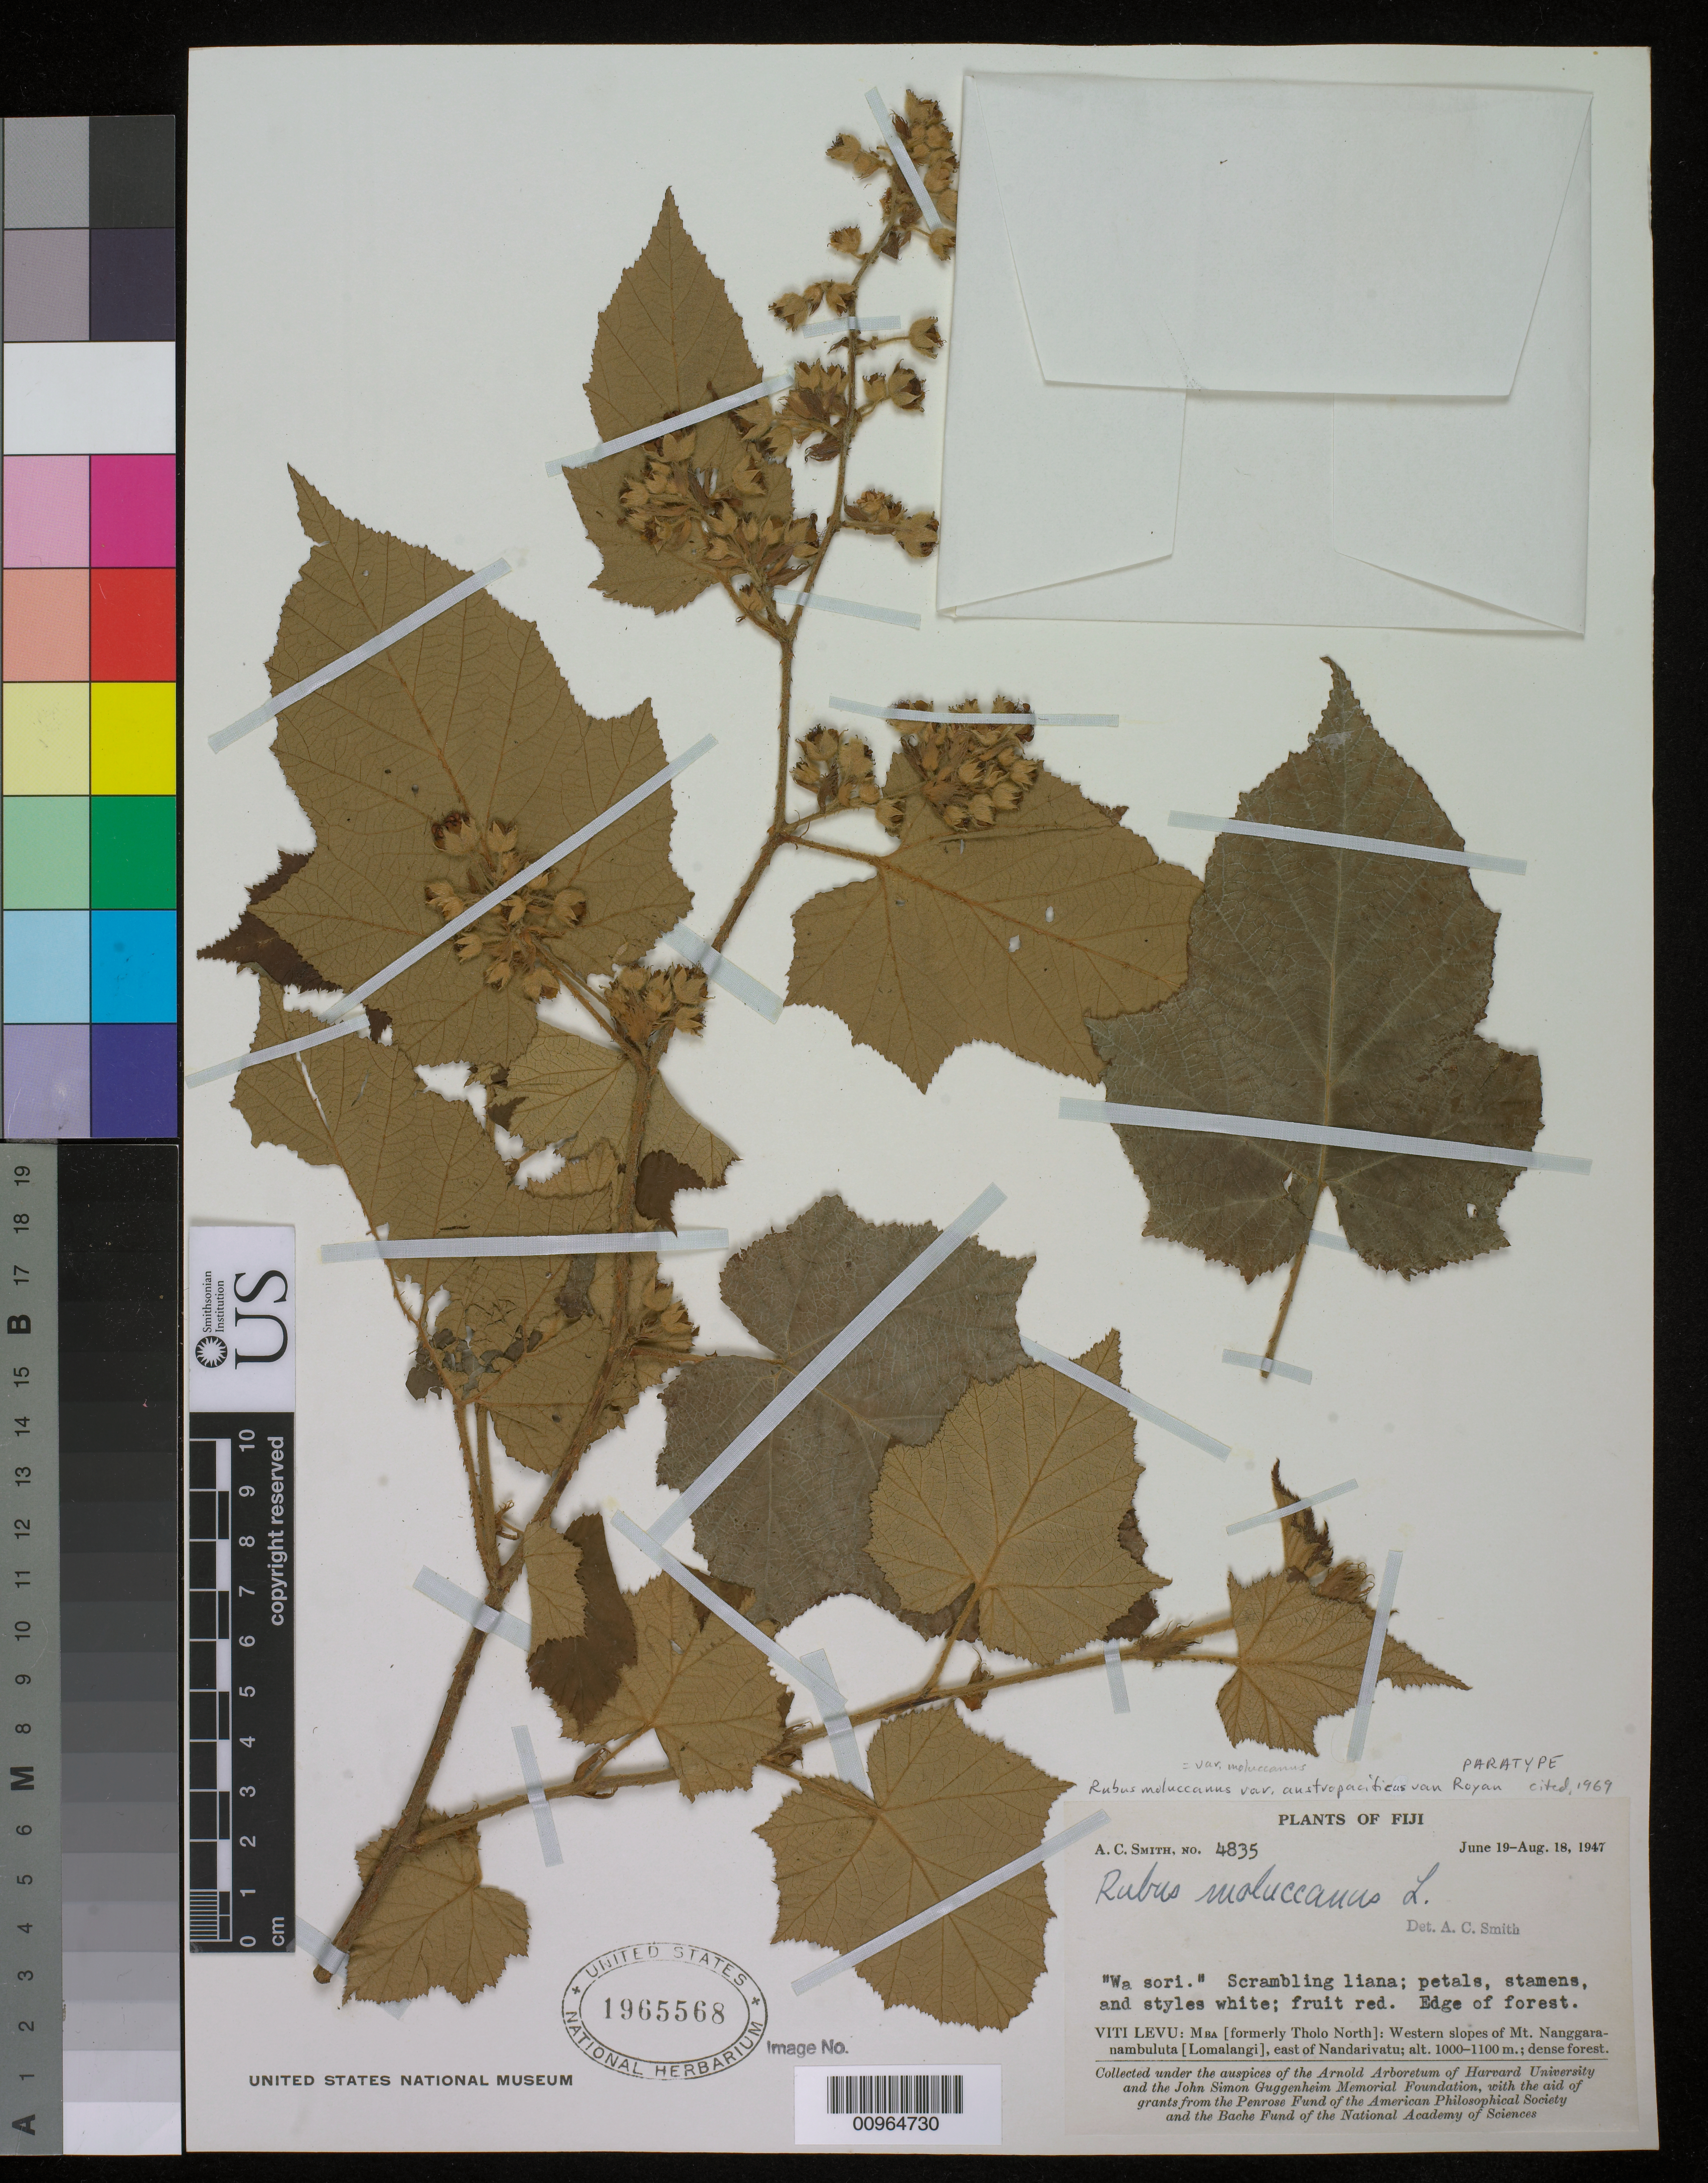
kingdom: Plantae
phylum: Tracheophyta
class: Magnoliopsida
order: Rosales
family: Rosaceae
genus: Rubus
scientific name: Rubus moluccanus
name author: L.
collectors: C. A. Smith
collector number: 4835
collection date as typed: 19 Jun 1947 to 18 Aug 1947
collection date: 1947-06-19/1947-08-18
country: Fiji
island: Viti Levu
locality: Scrambling liana; petals, stamens, and styles white; fruit red. Edge of forest.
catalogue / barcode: US 1965568